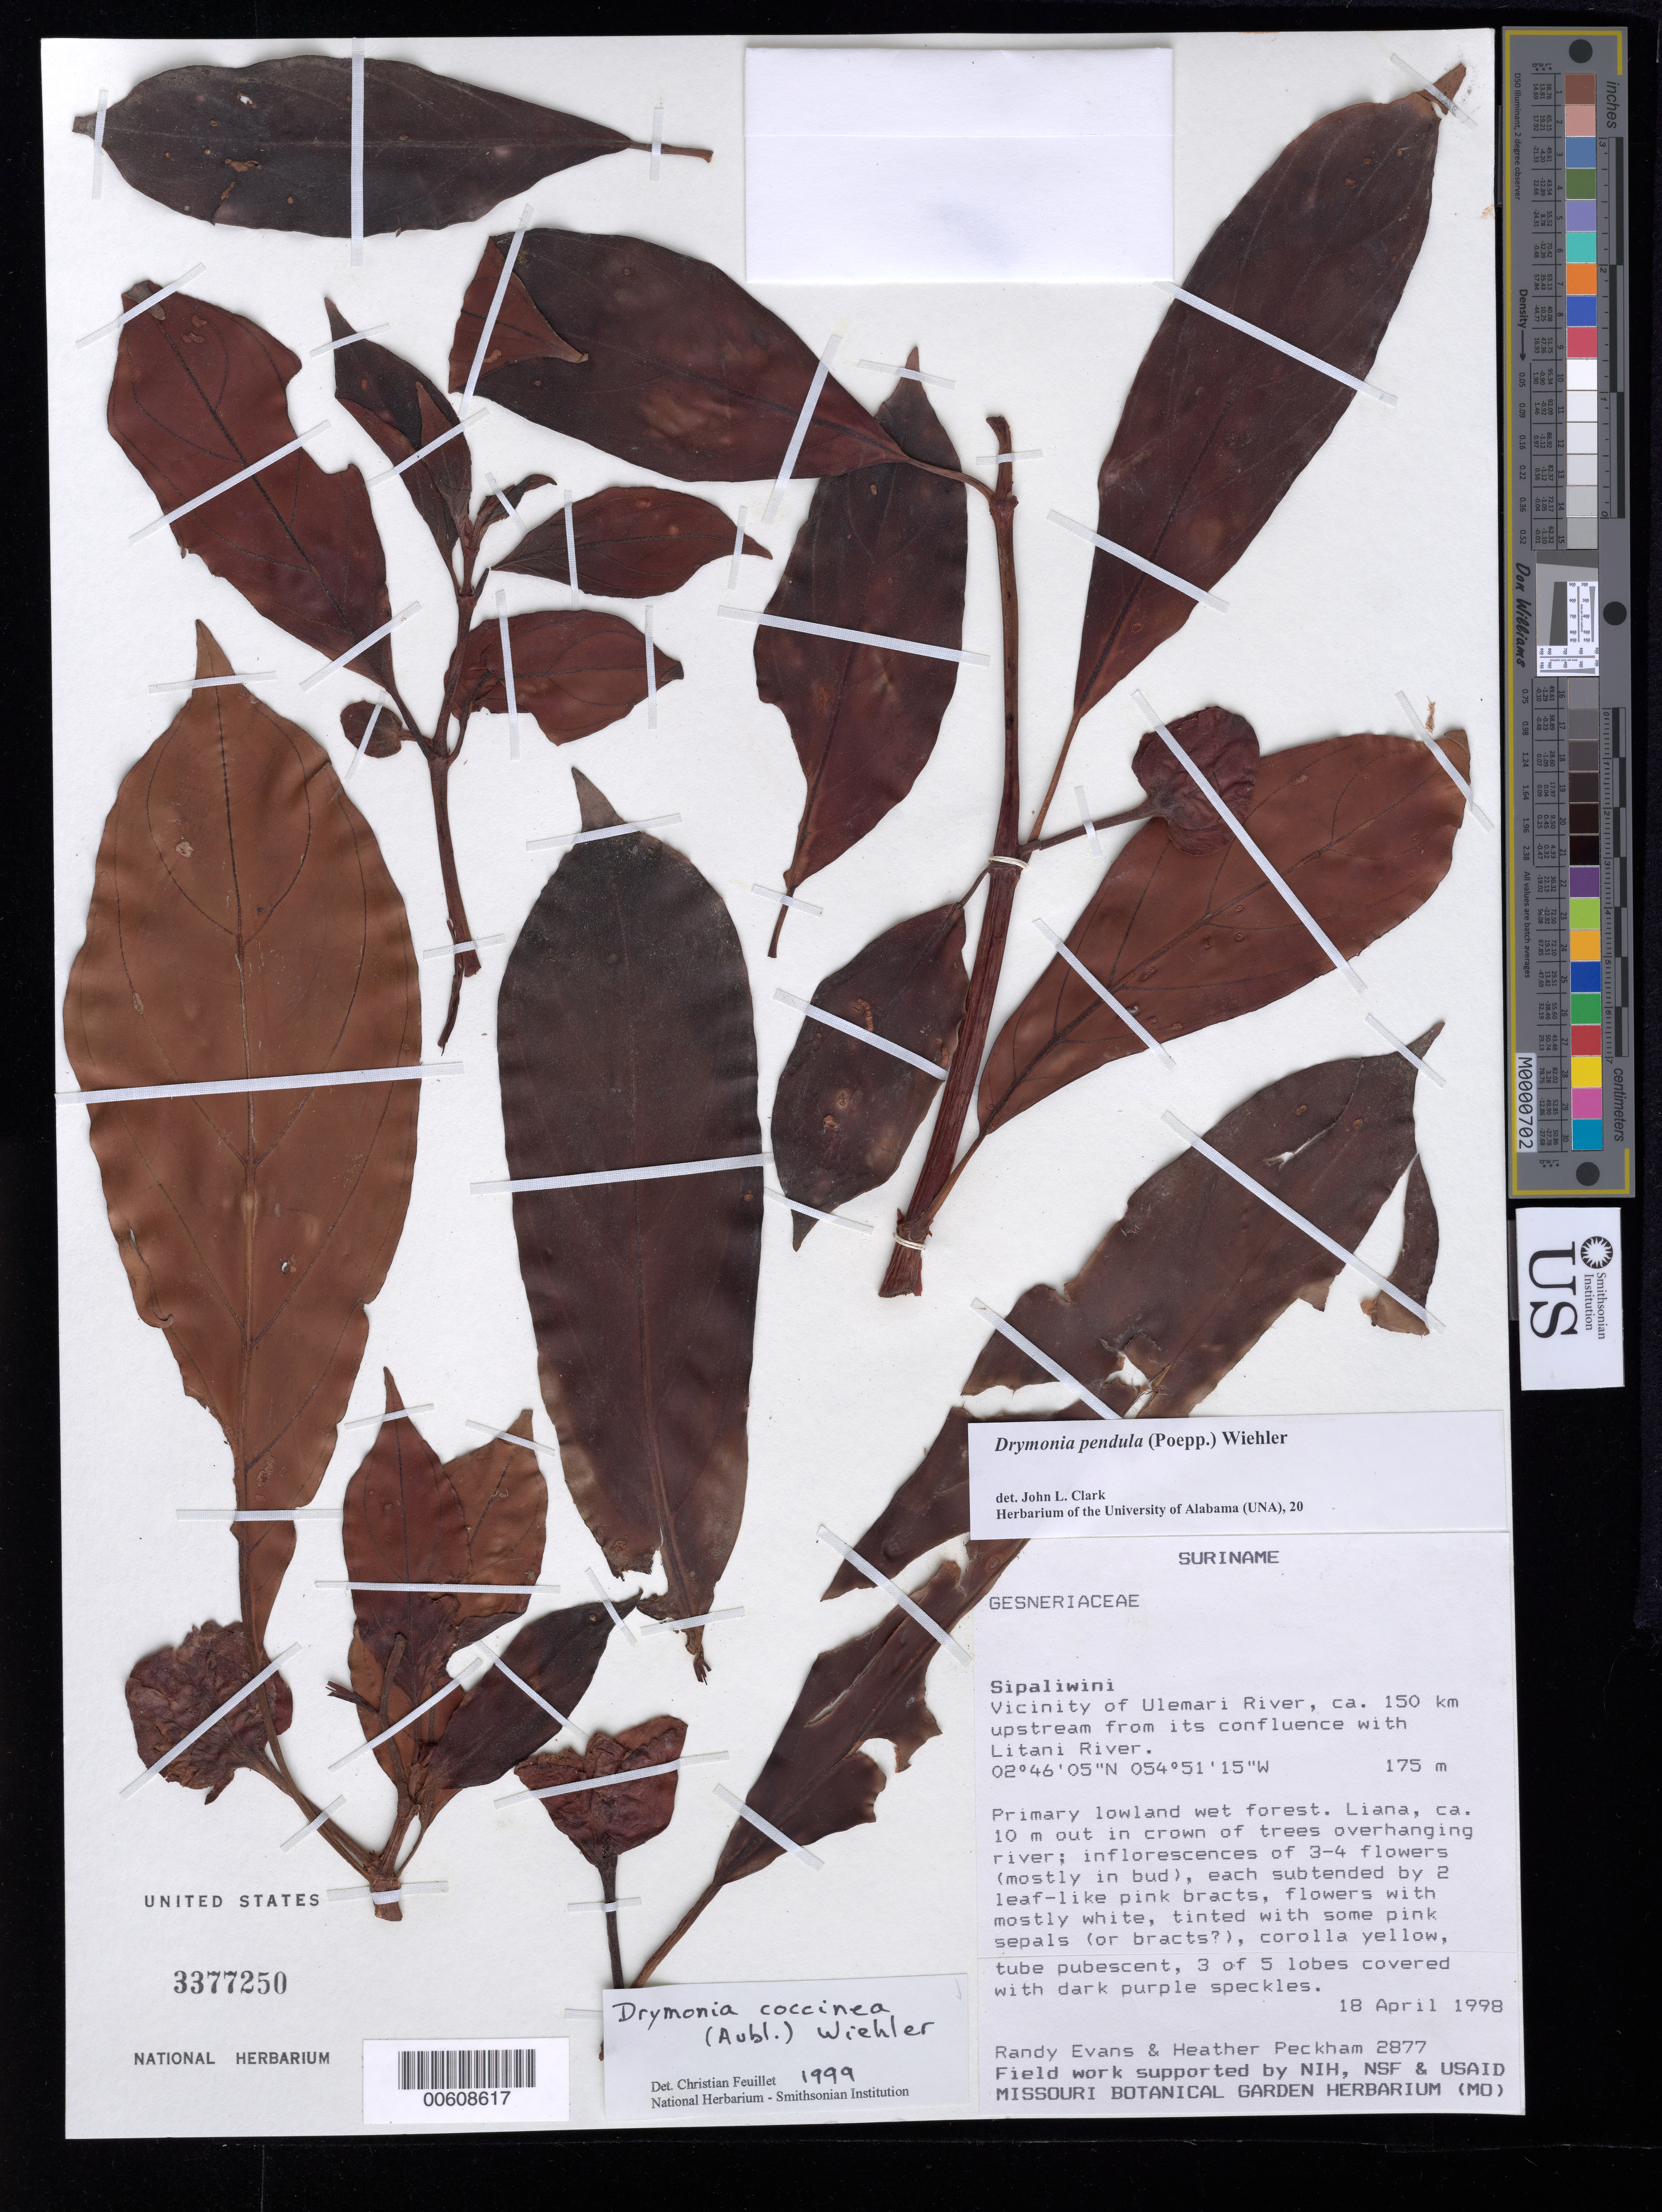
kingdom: Plantae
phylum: Tracheophyta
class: Magnoliopsida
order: Lamiales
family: Gesneriaceae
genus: Drymonia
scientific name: Drymonia coccinea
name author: (Aubl.) Wiehler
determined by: Feuillet, C.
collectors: R. Evans & H. Peckham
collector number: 2877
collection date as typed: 18 Apr 1998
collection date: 1998-04-18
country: Suriname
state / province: Sipaliwini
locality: Vicinity of Ulemari River, ca. 150 km upstream from its confluence with Litani River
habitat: Primary lowland wet forest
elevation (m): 175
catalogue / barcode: US 3377250